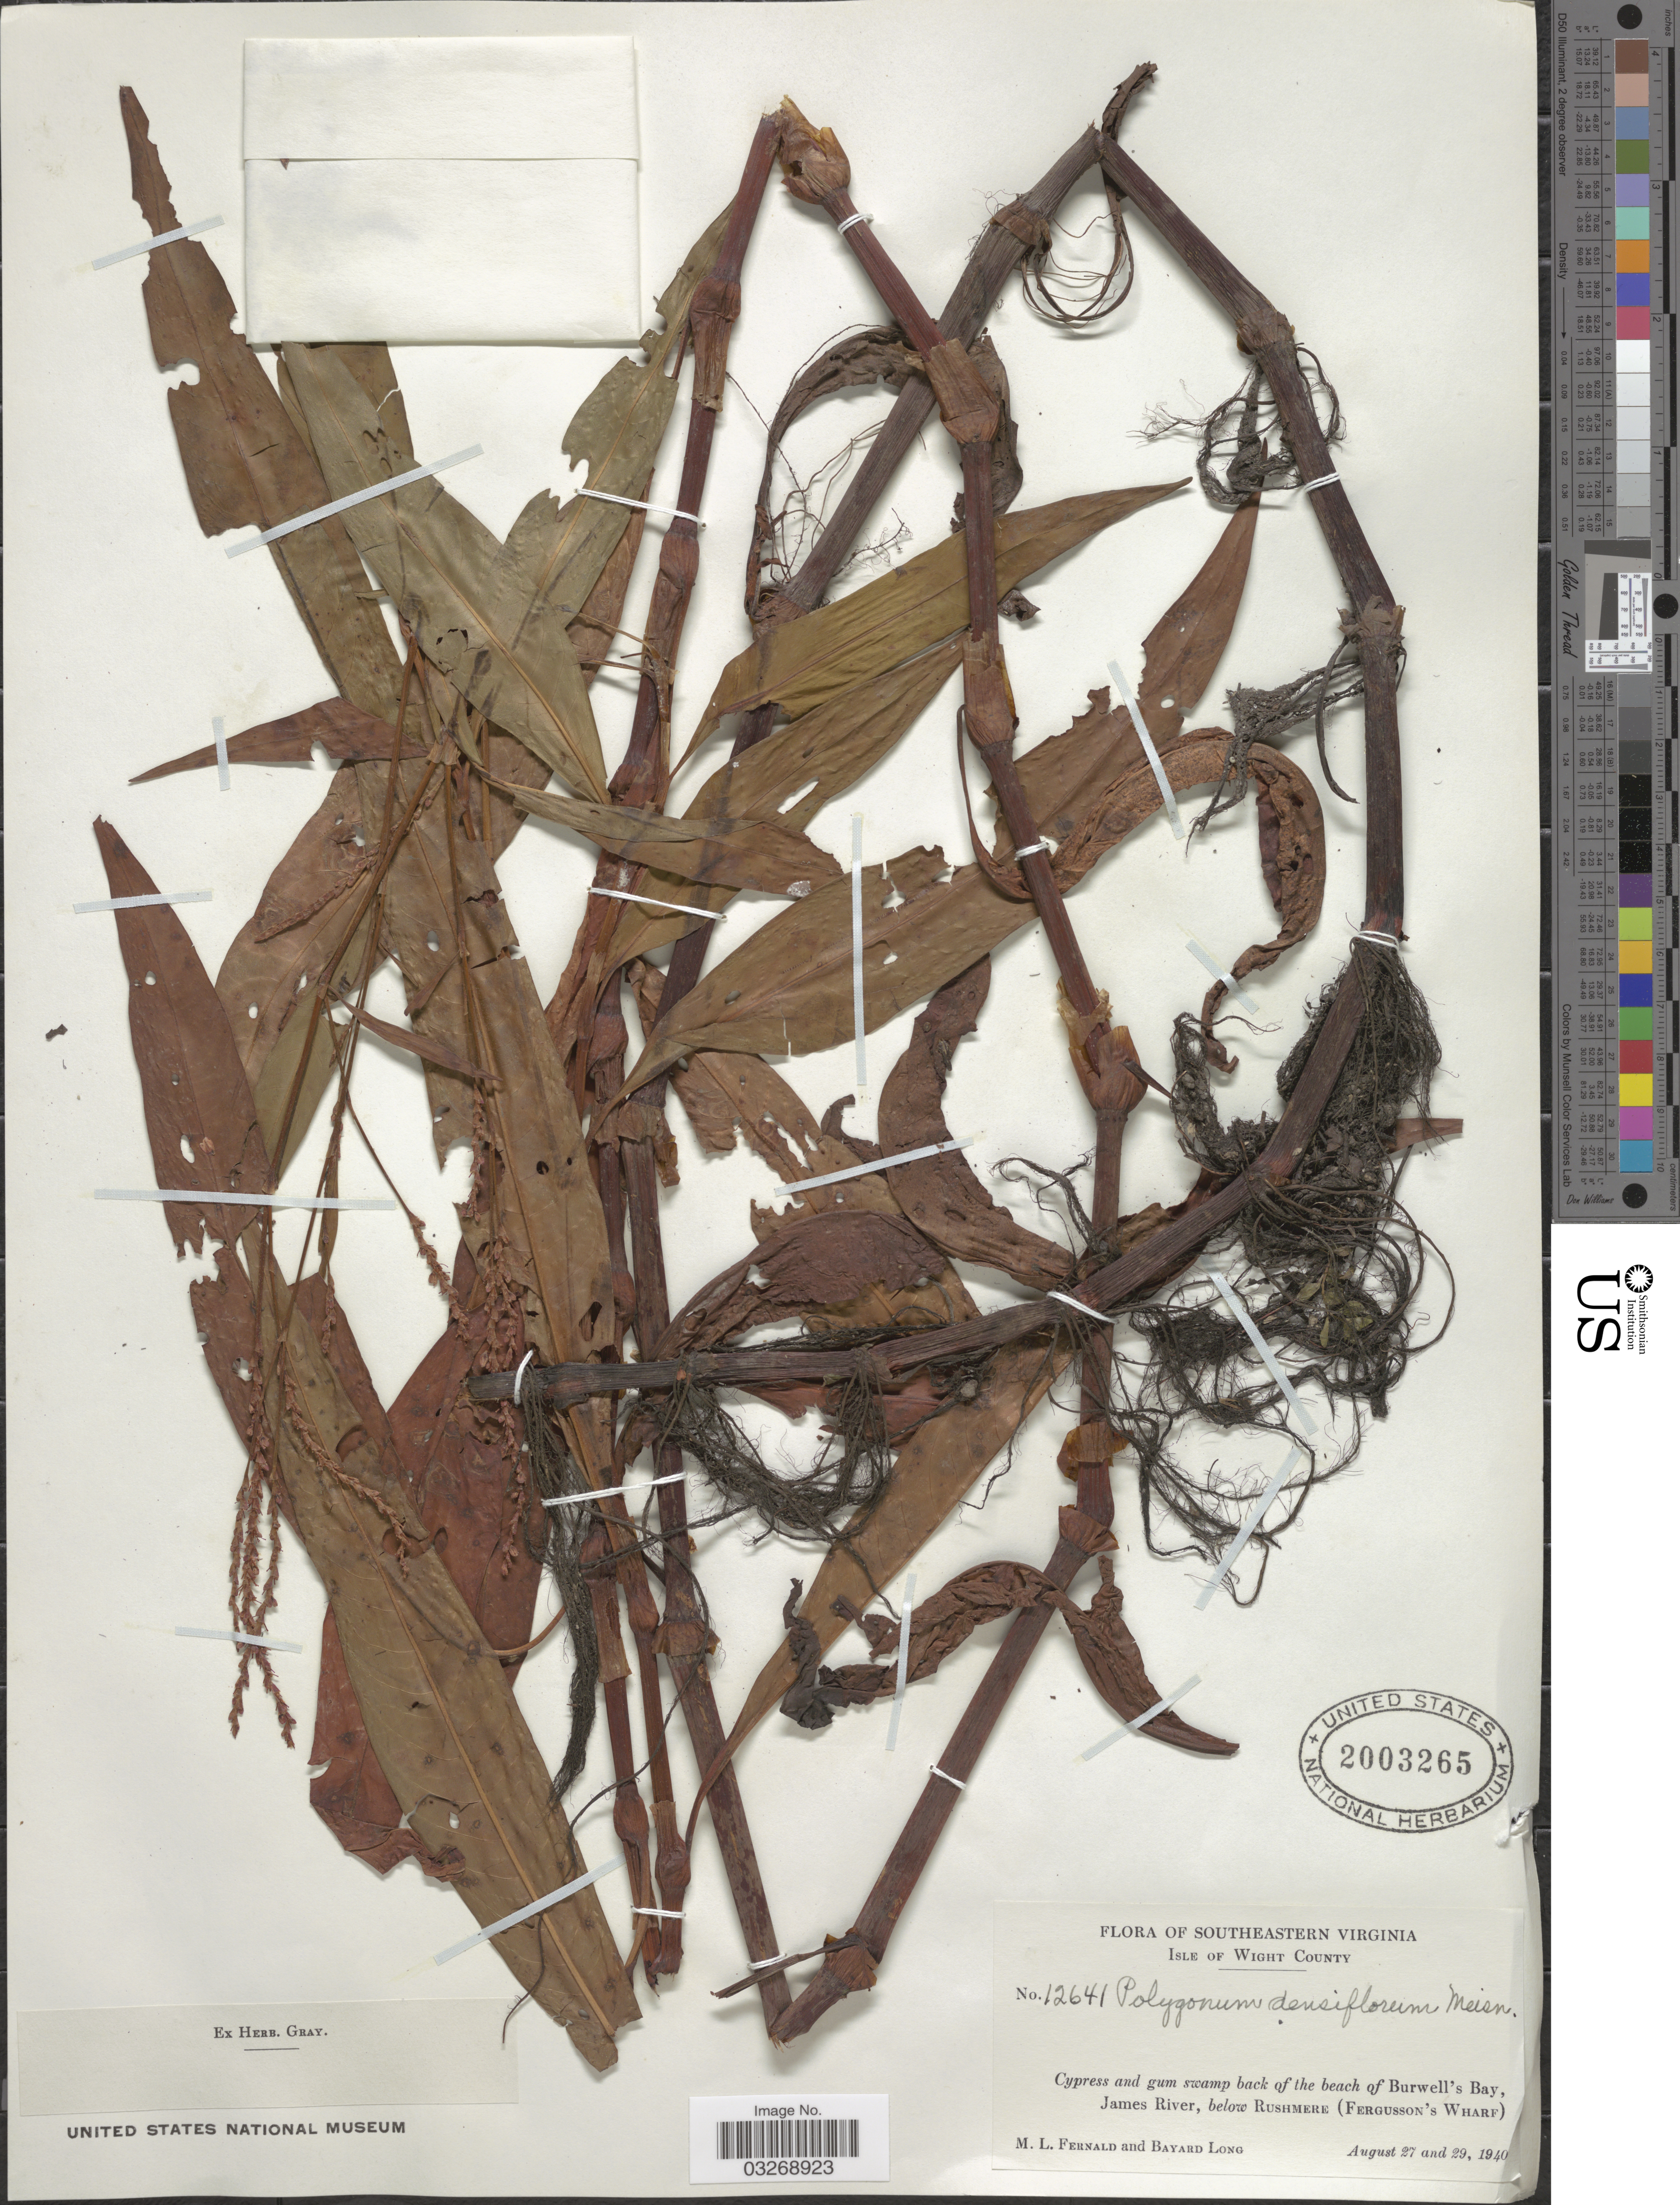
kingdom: Plantae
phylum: Tracheophyta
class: Magnoliopsida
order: Caryophyllales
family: Polygonaceae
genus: Persicaria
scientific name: Persicaria glabra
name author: (Willd.) M. Gómez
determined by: Atha, D. E.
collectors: M. L. Fernald & B. Long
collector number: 12641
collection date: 1940-08-27/1940-08-29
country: United States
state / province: Virginia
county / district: Isle of Wight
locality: Southeastern Virginia. Isle of Wight County. Cypress and gum swamp back of the beach of Burwell's Bay, James River, below Rushmere (Fergusson's Wharf).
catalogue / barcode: US 2003265